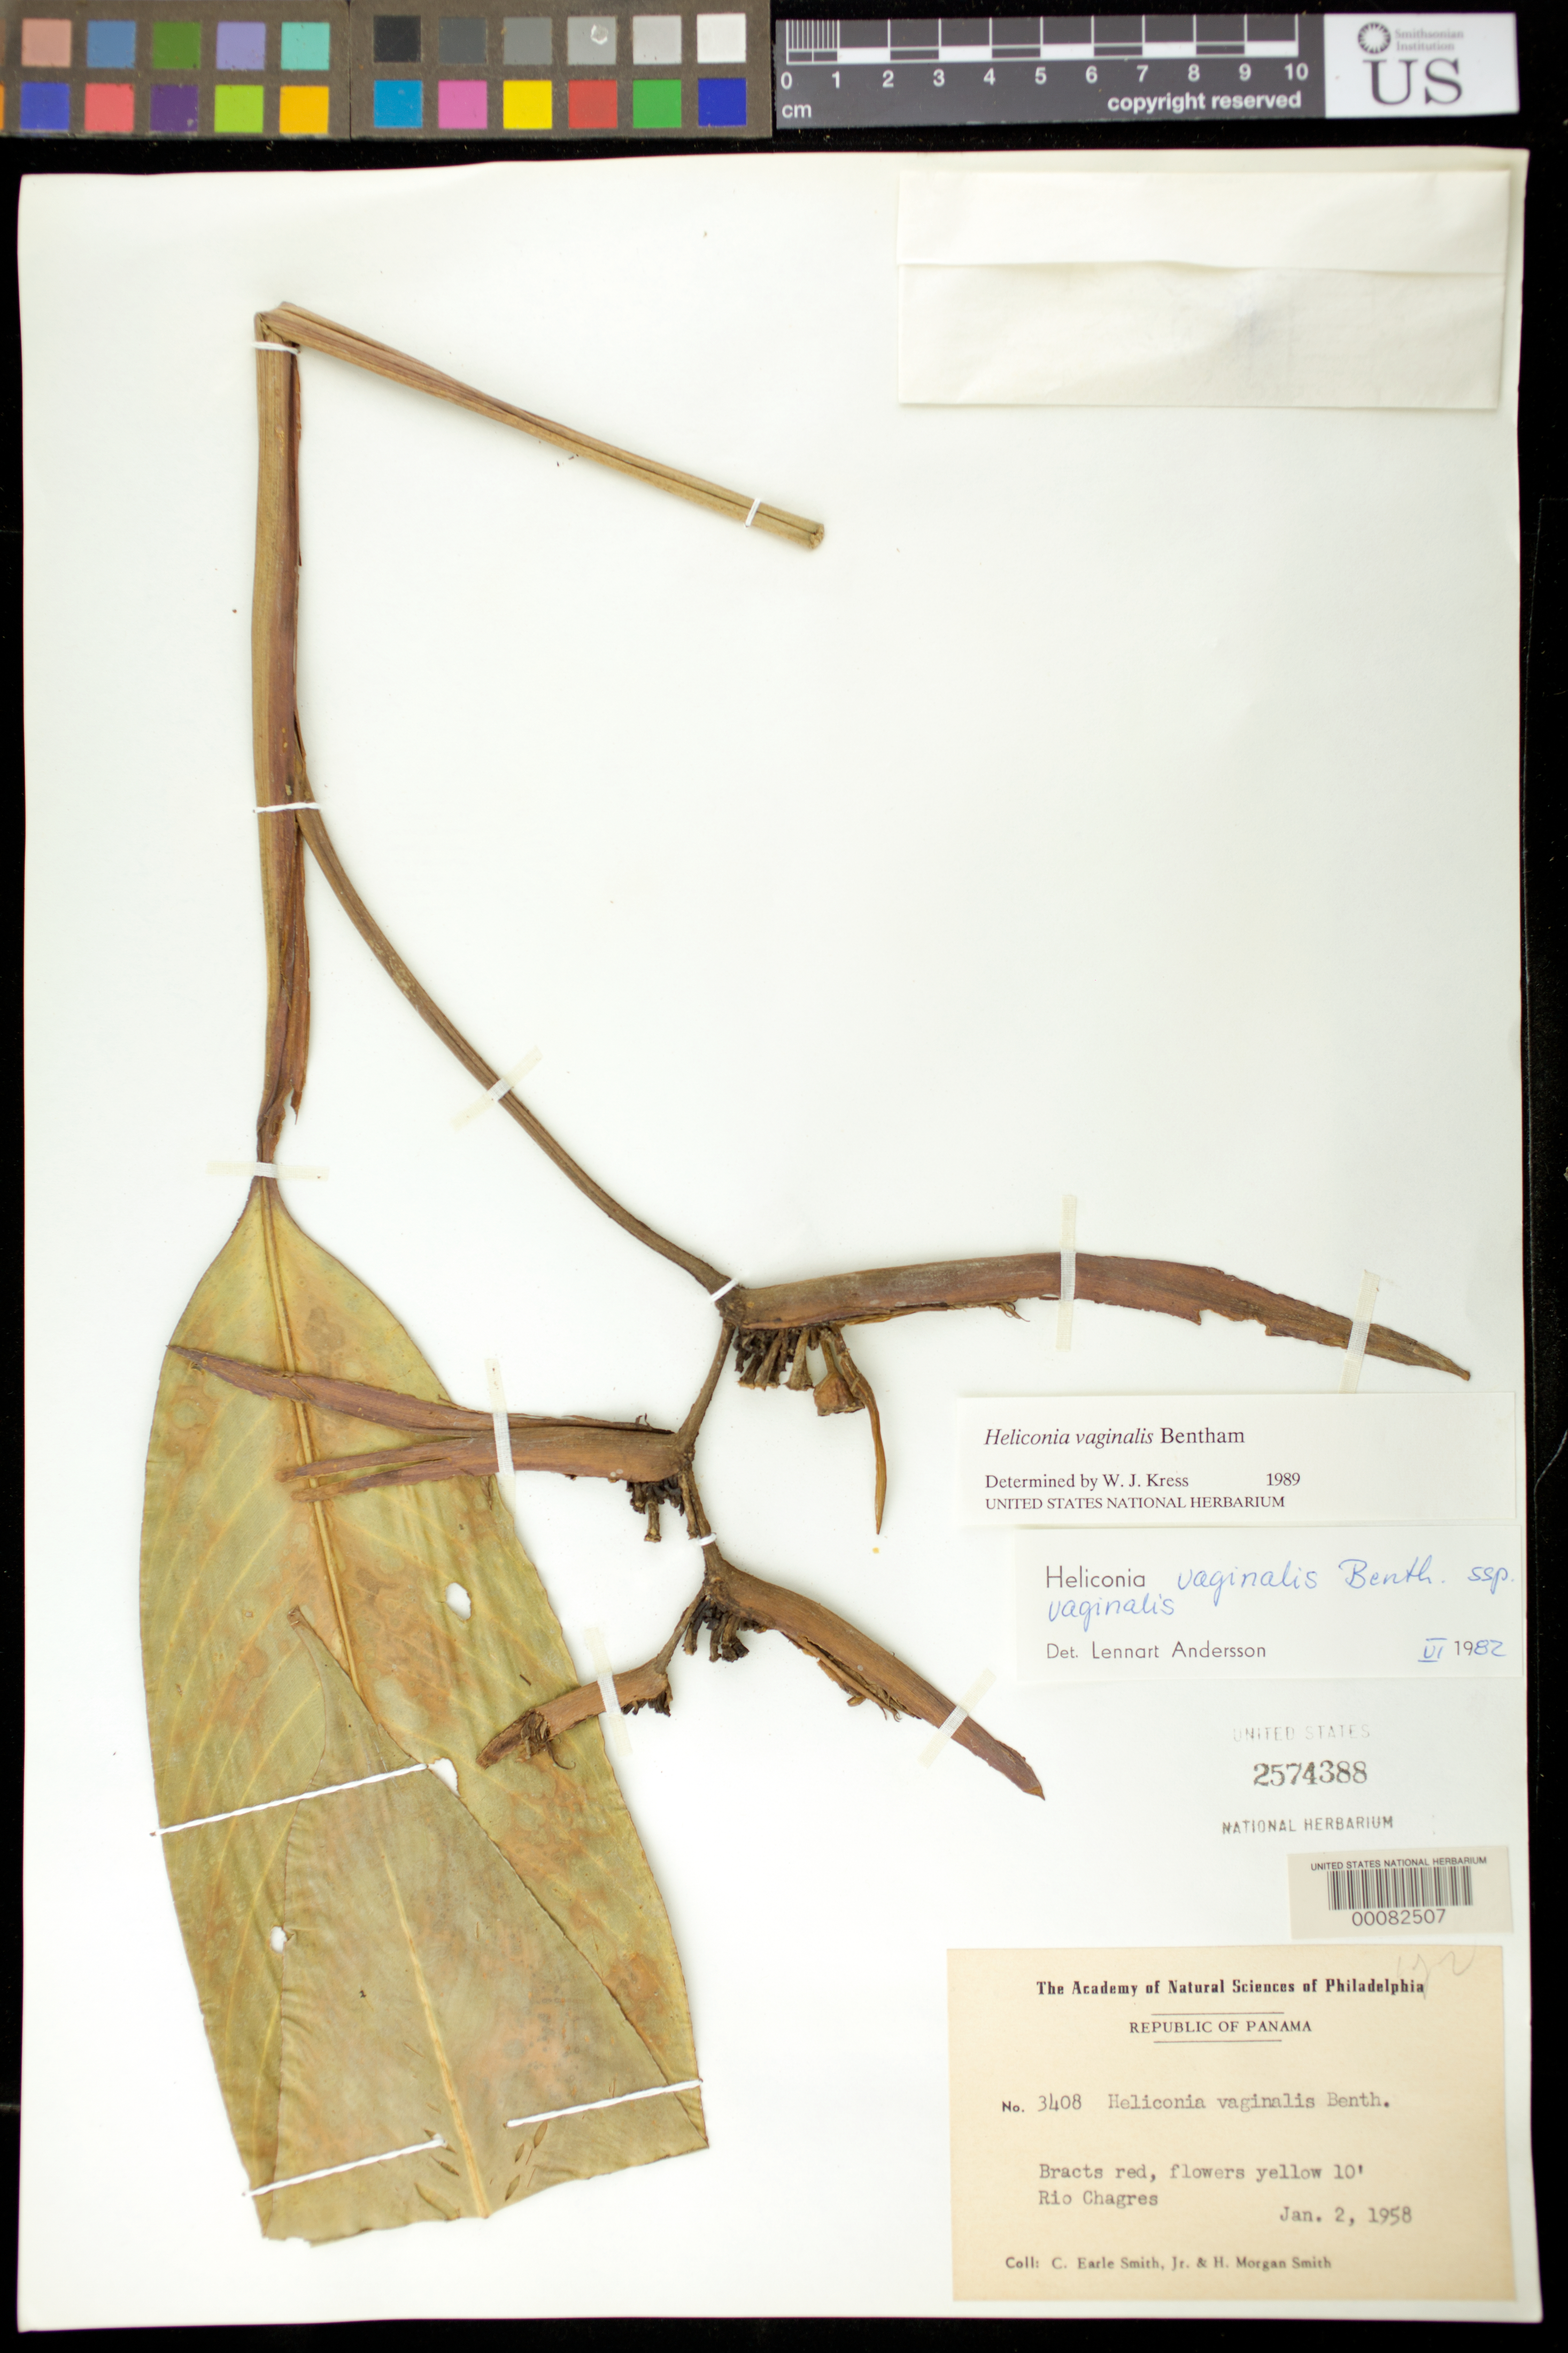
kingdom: Plantae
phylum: Tracheophyta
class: Liliopsida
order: Zingiberales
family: Heliconiaceae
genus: Heliconia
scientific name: Heliconia vaginalis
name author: Benth.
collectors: C. E. Smith Jr. & H. M. Smith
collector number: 3408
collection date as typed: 02 Jan 1958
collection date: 1958-01-02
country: Panama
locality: Rio Chagres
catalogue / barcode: US 2574388